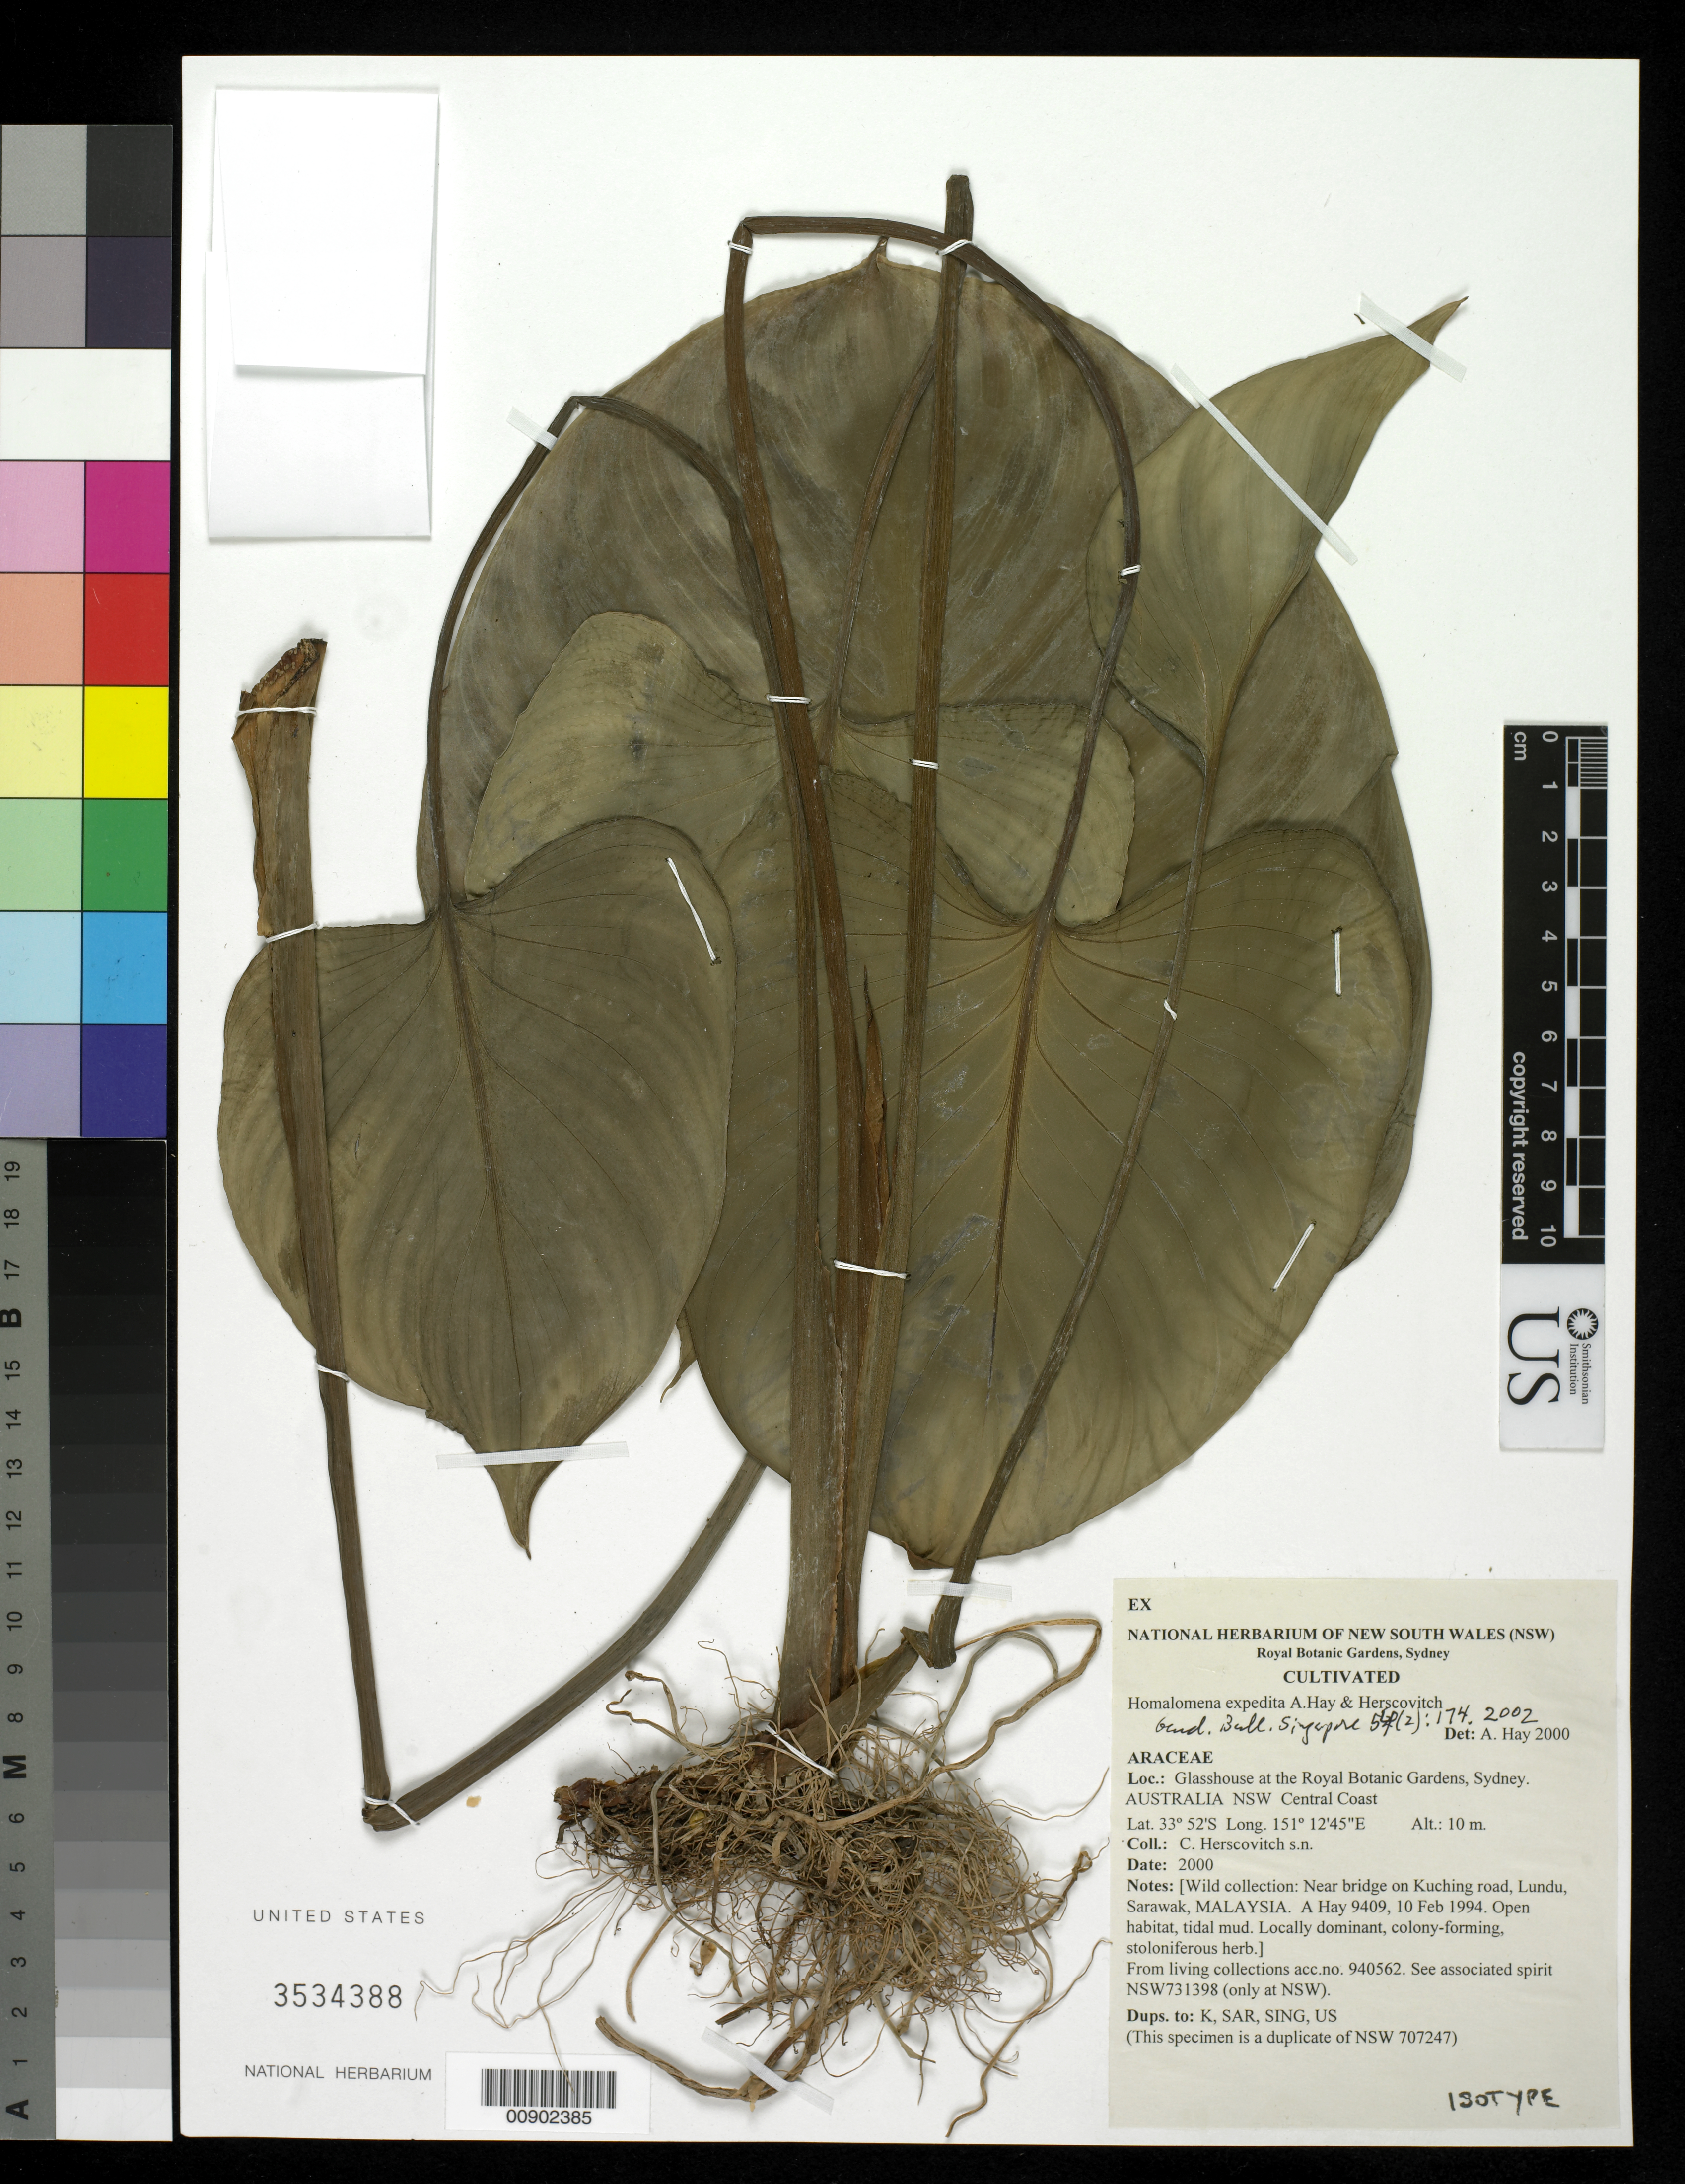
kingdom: Plantae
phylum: Tracheophyta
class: Liliopsida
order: Alismatales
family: Araceae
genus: Homalomena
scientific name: Homalomena expedita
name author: A. Hay & Herscovitch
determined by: Hay, A.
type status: Isotype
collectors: C. Herscovitch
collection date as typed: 2000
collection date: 2000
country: Malaysia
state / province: Sarawak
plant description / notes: Cultivated, Glasshouse at the Royal Botanic Gardens, Sydney. Australia, NSW, Central Coast. From living collections acc. no. 940562. (This specimen is a duplicate of NSW 707247.)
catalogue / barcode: US 3534388